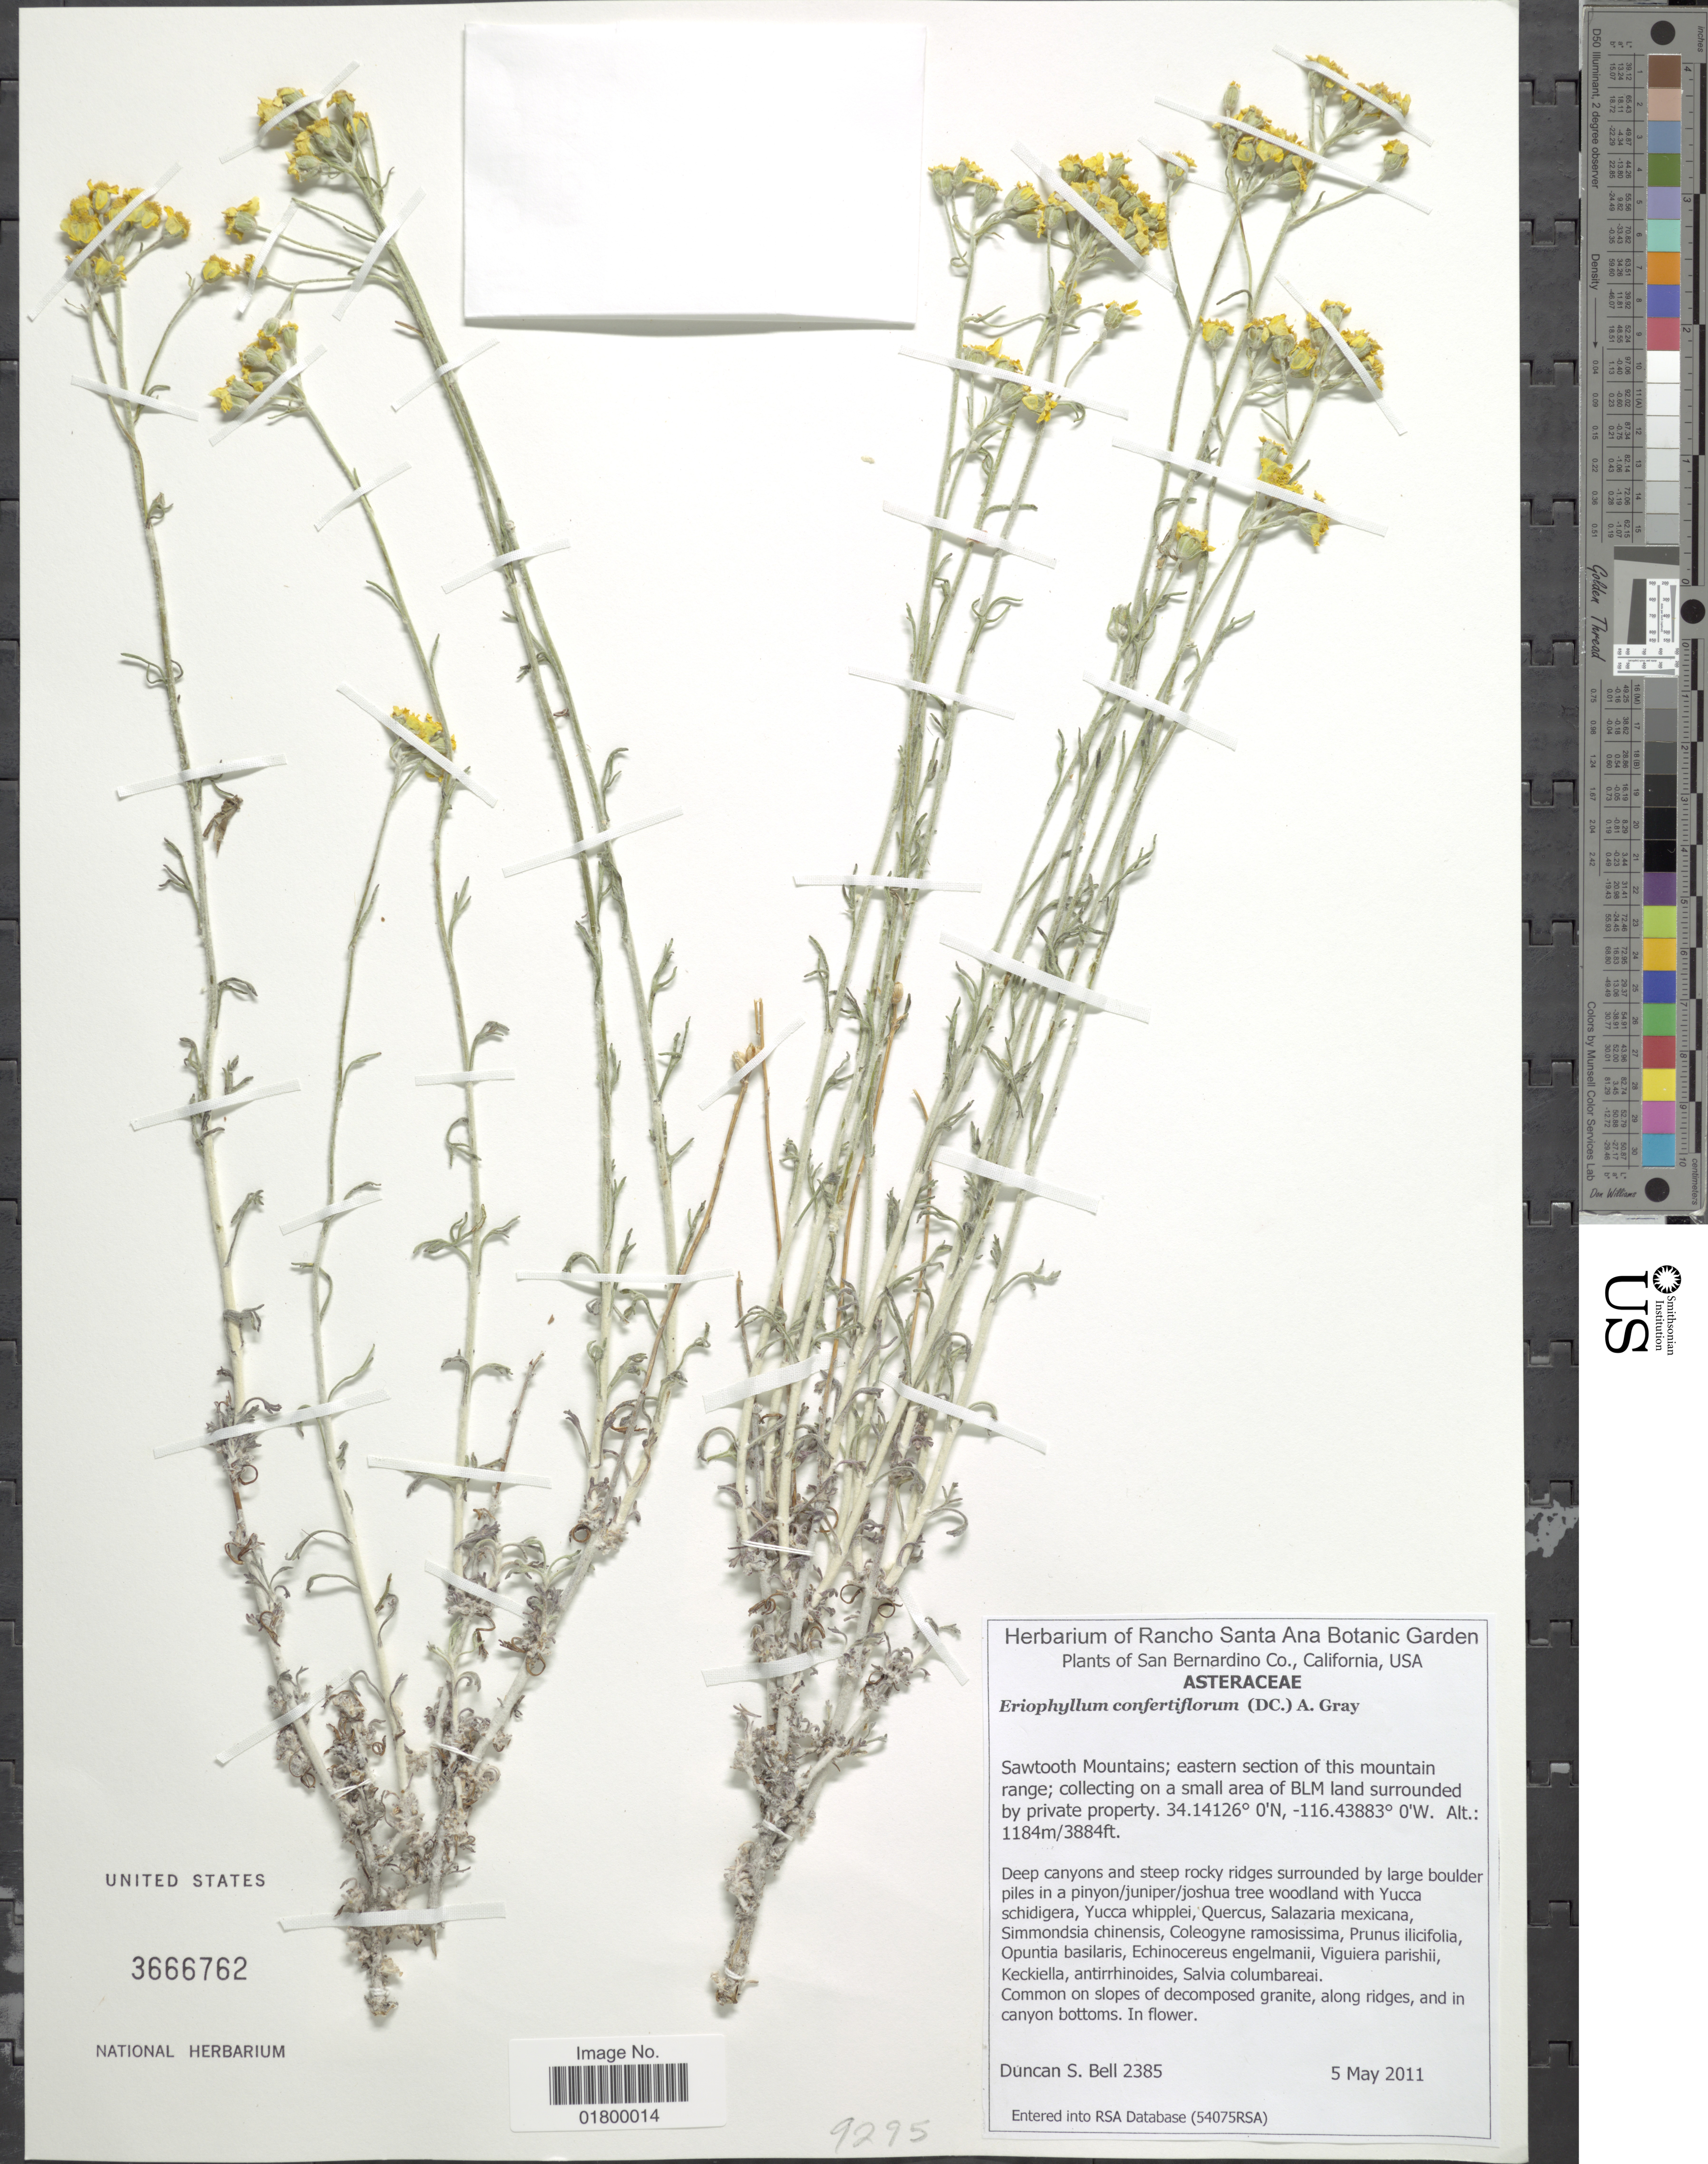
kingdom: Plantae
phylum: Tracheophyta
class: Magnoliopsida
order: Asterales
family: Asteraceae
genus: Eriophyllum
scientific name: Eriophyllum confertiflorum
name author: (DC.) A. Gray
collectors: D. S. Bell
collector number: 2385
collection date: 2011-05-05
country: United States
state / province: California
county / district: San Bernardino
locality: San Bernardino Co., California, Sawtooth Mountains, eastern section of this mountain range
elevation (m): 1184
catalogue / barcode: US 3666762